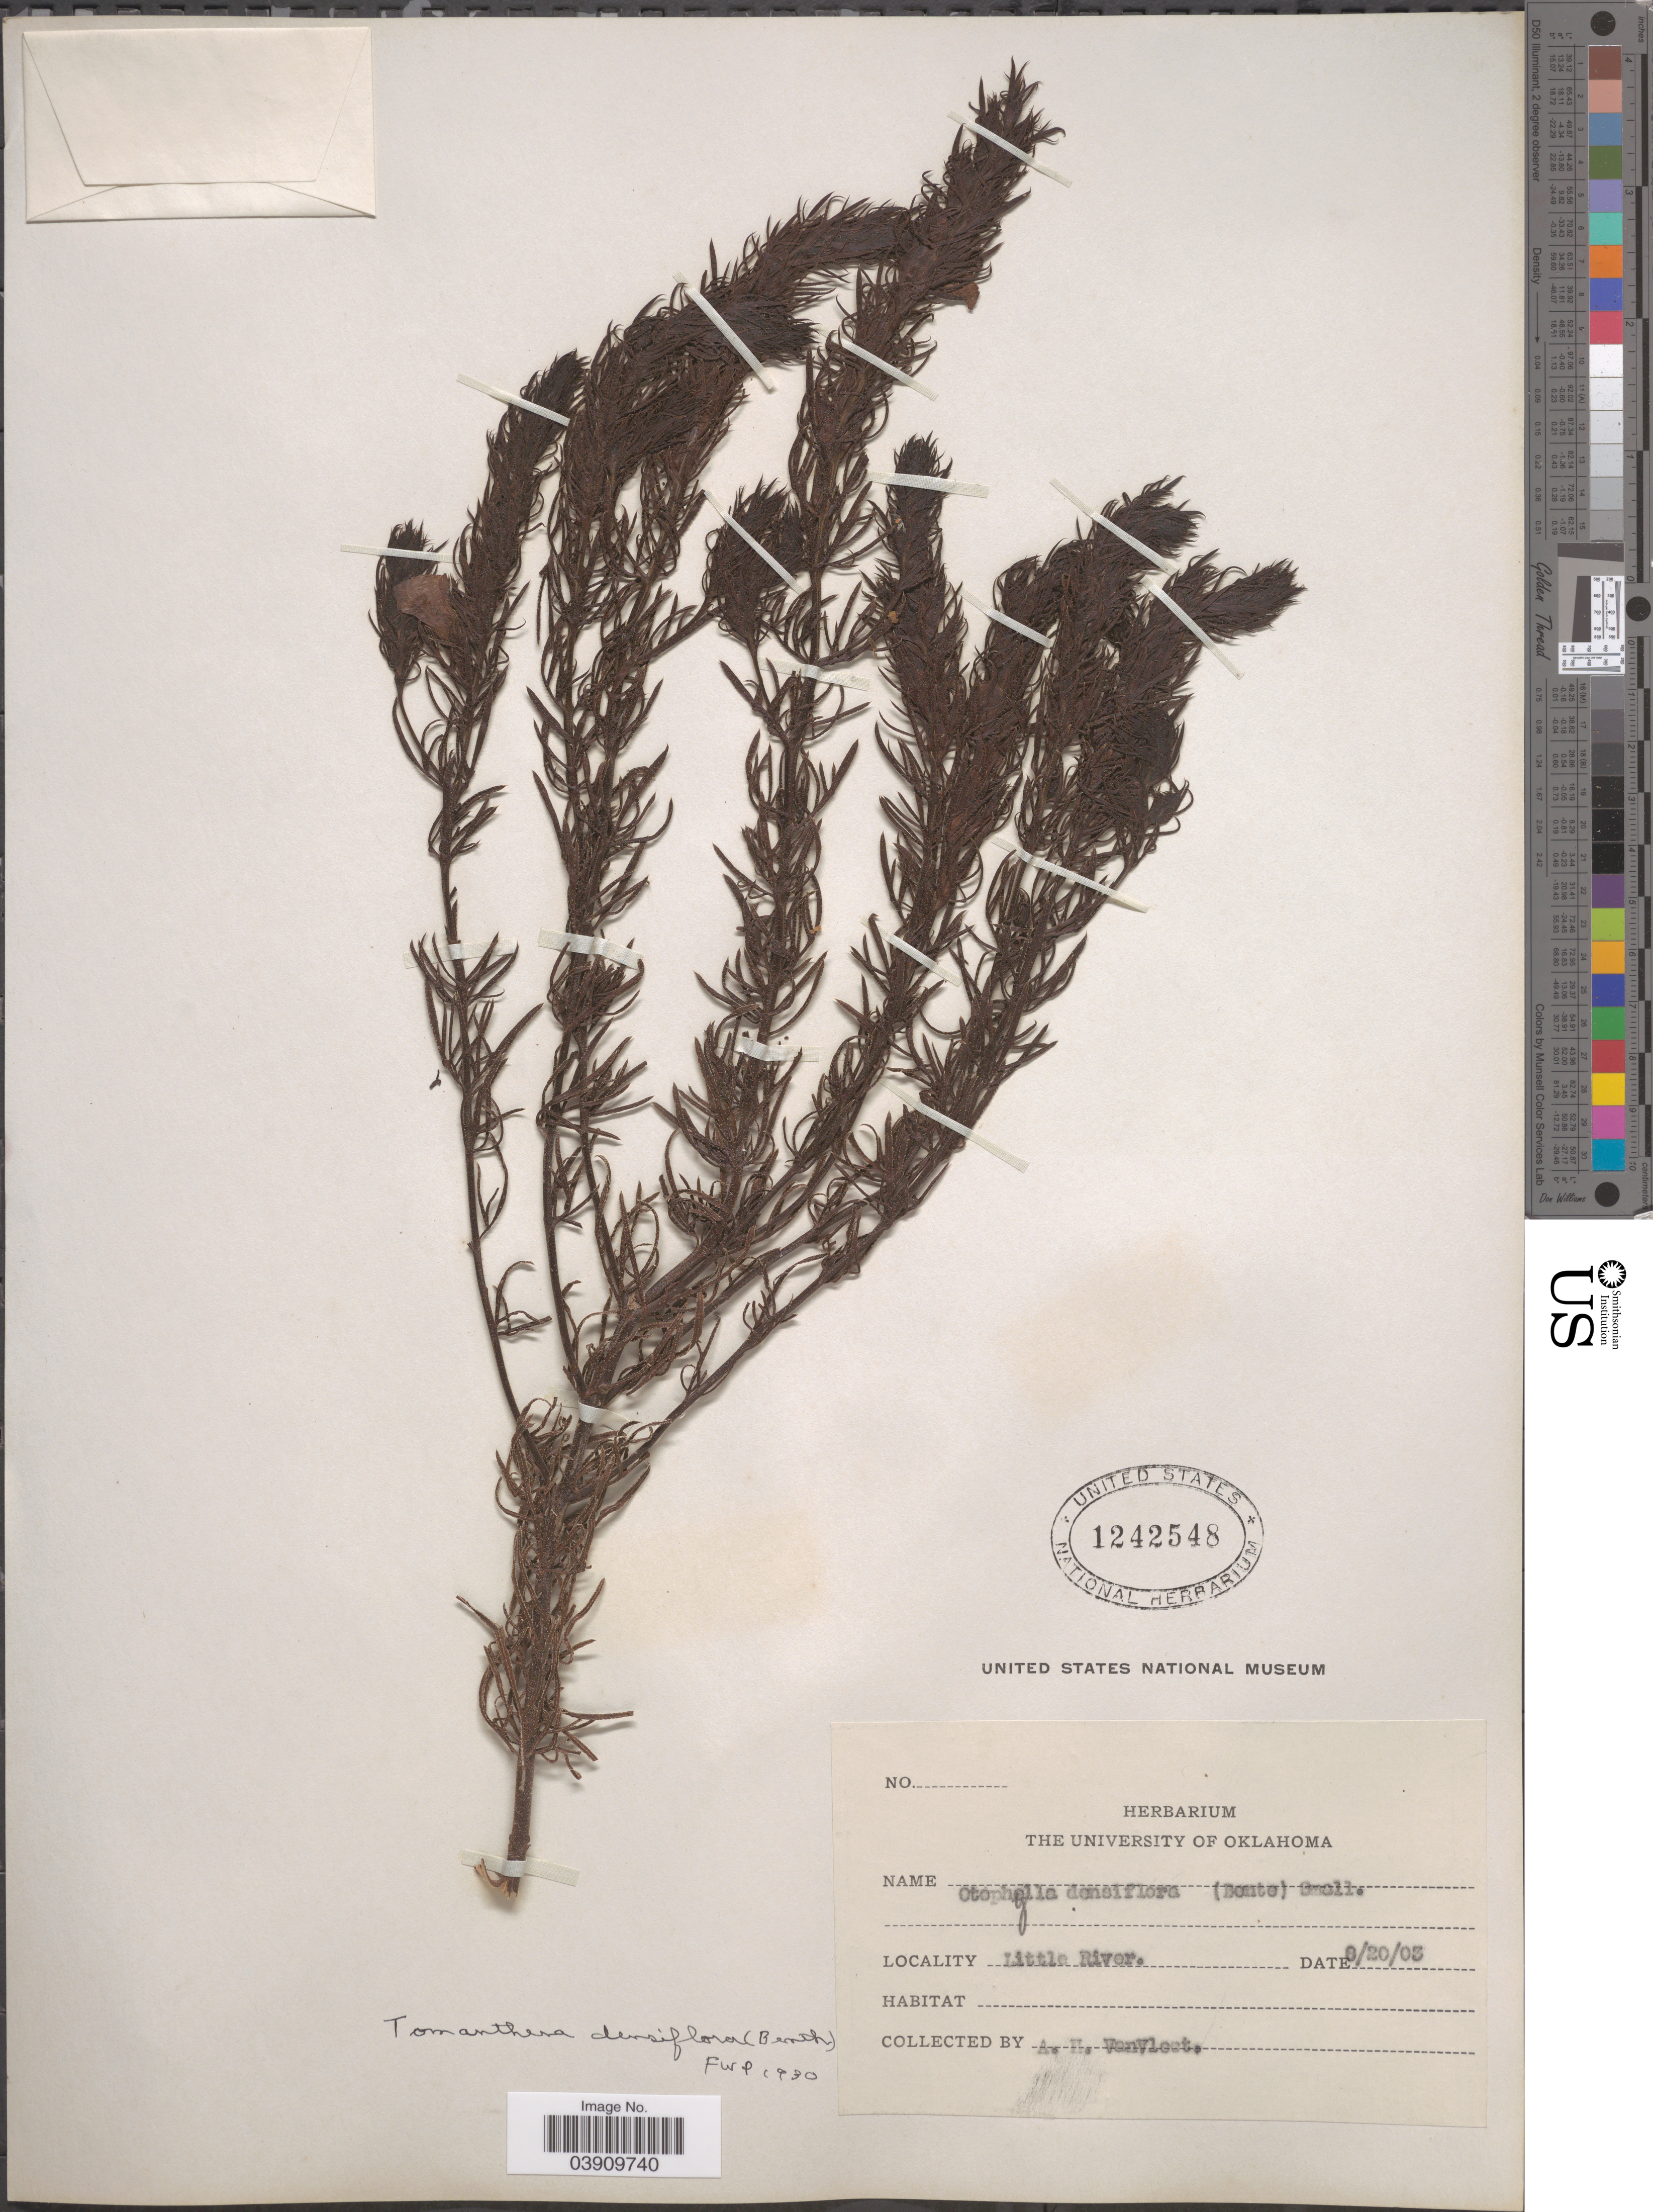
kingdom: Plantae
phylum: Tracheophyta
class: Magnoliopsida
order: Lamiales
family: Orobanchaceae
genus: Tomanthera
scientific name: Tomanthera densiflora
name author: (Benth.) Pennell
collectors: A. H. Van Vleet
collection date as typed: Transcribed d/m/y: 20/8/3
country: United States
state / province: Oklahoma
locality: Little River.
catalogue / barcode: US 1242548